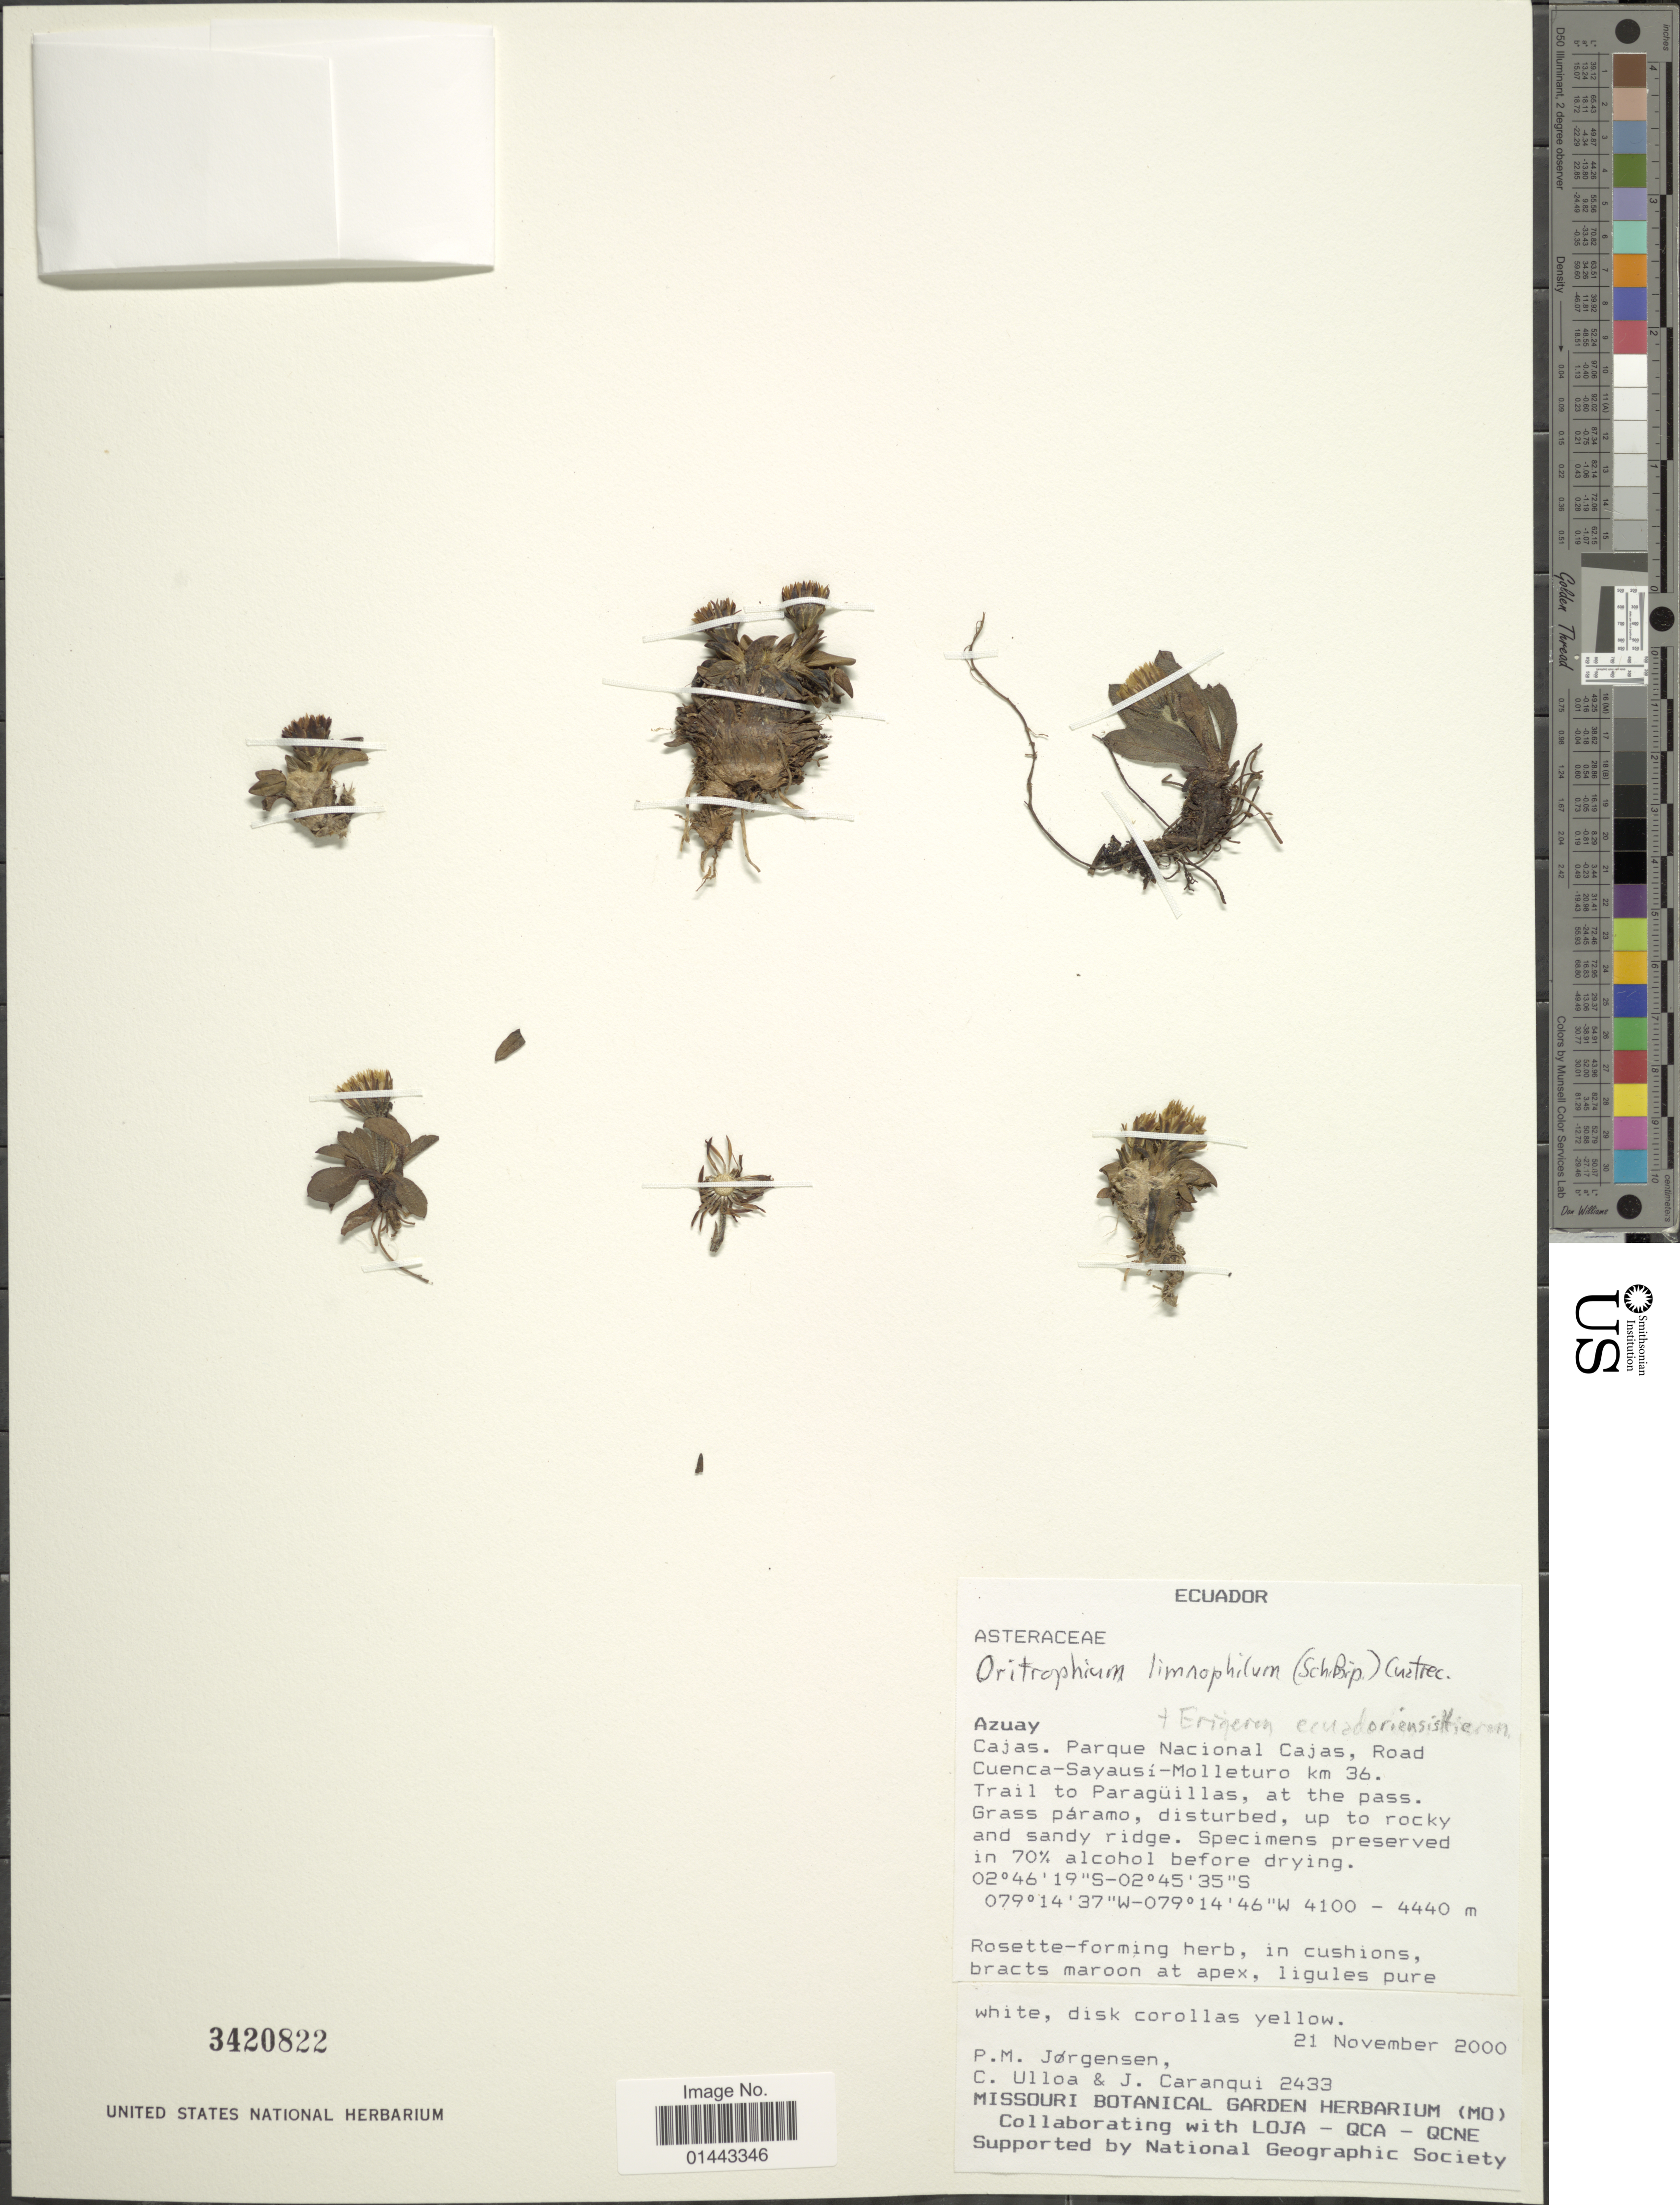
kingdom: Plantae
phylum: Tracheophyta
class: Magnoliopsida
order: Asterales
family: Asteraceae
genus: Oritrophium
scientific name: Oritrophium limnophilum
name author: (Sch. Bip.) Cuatrec.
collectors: P. Jørgensen, C. Ulloa & J. Caranqui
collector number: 2433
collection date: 2000-11-21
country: Ecuador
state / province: Azuay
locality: Parque Nacional Cajas, Road Cuenca-Sayausi-Molleturo km 36, trail to Paraguillas, at the pass.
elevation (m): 4100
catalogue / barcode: US 3420822